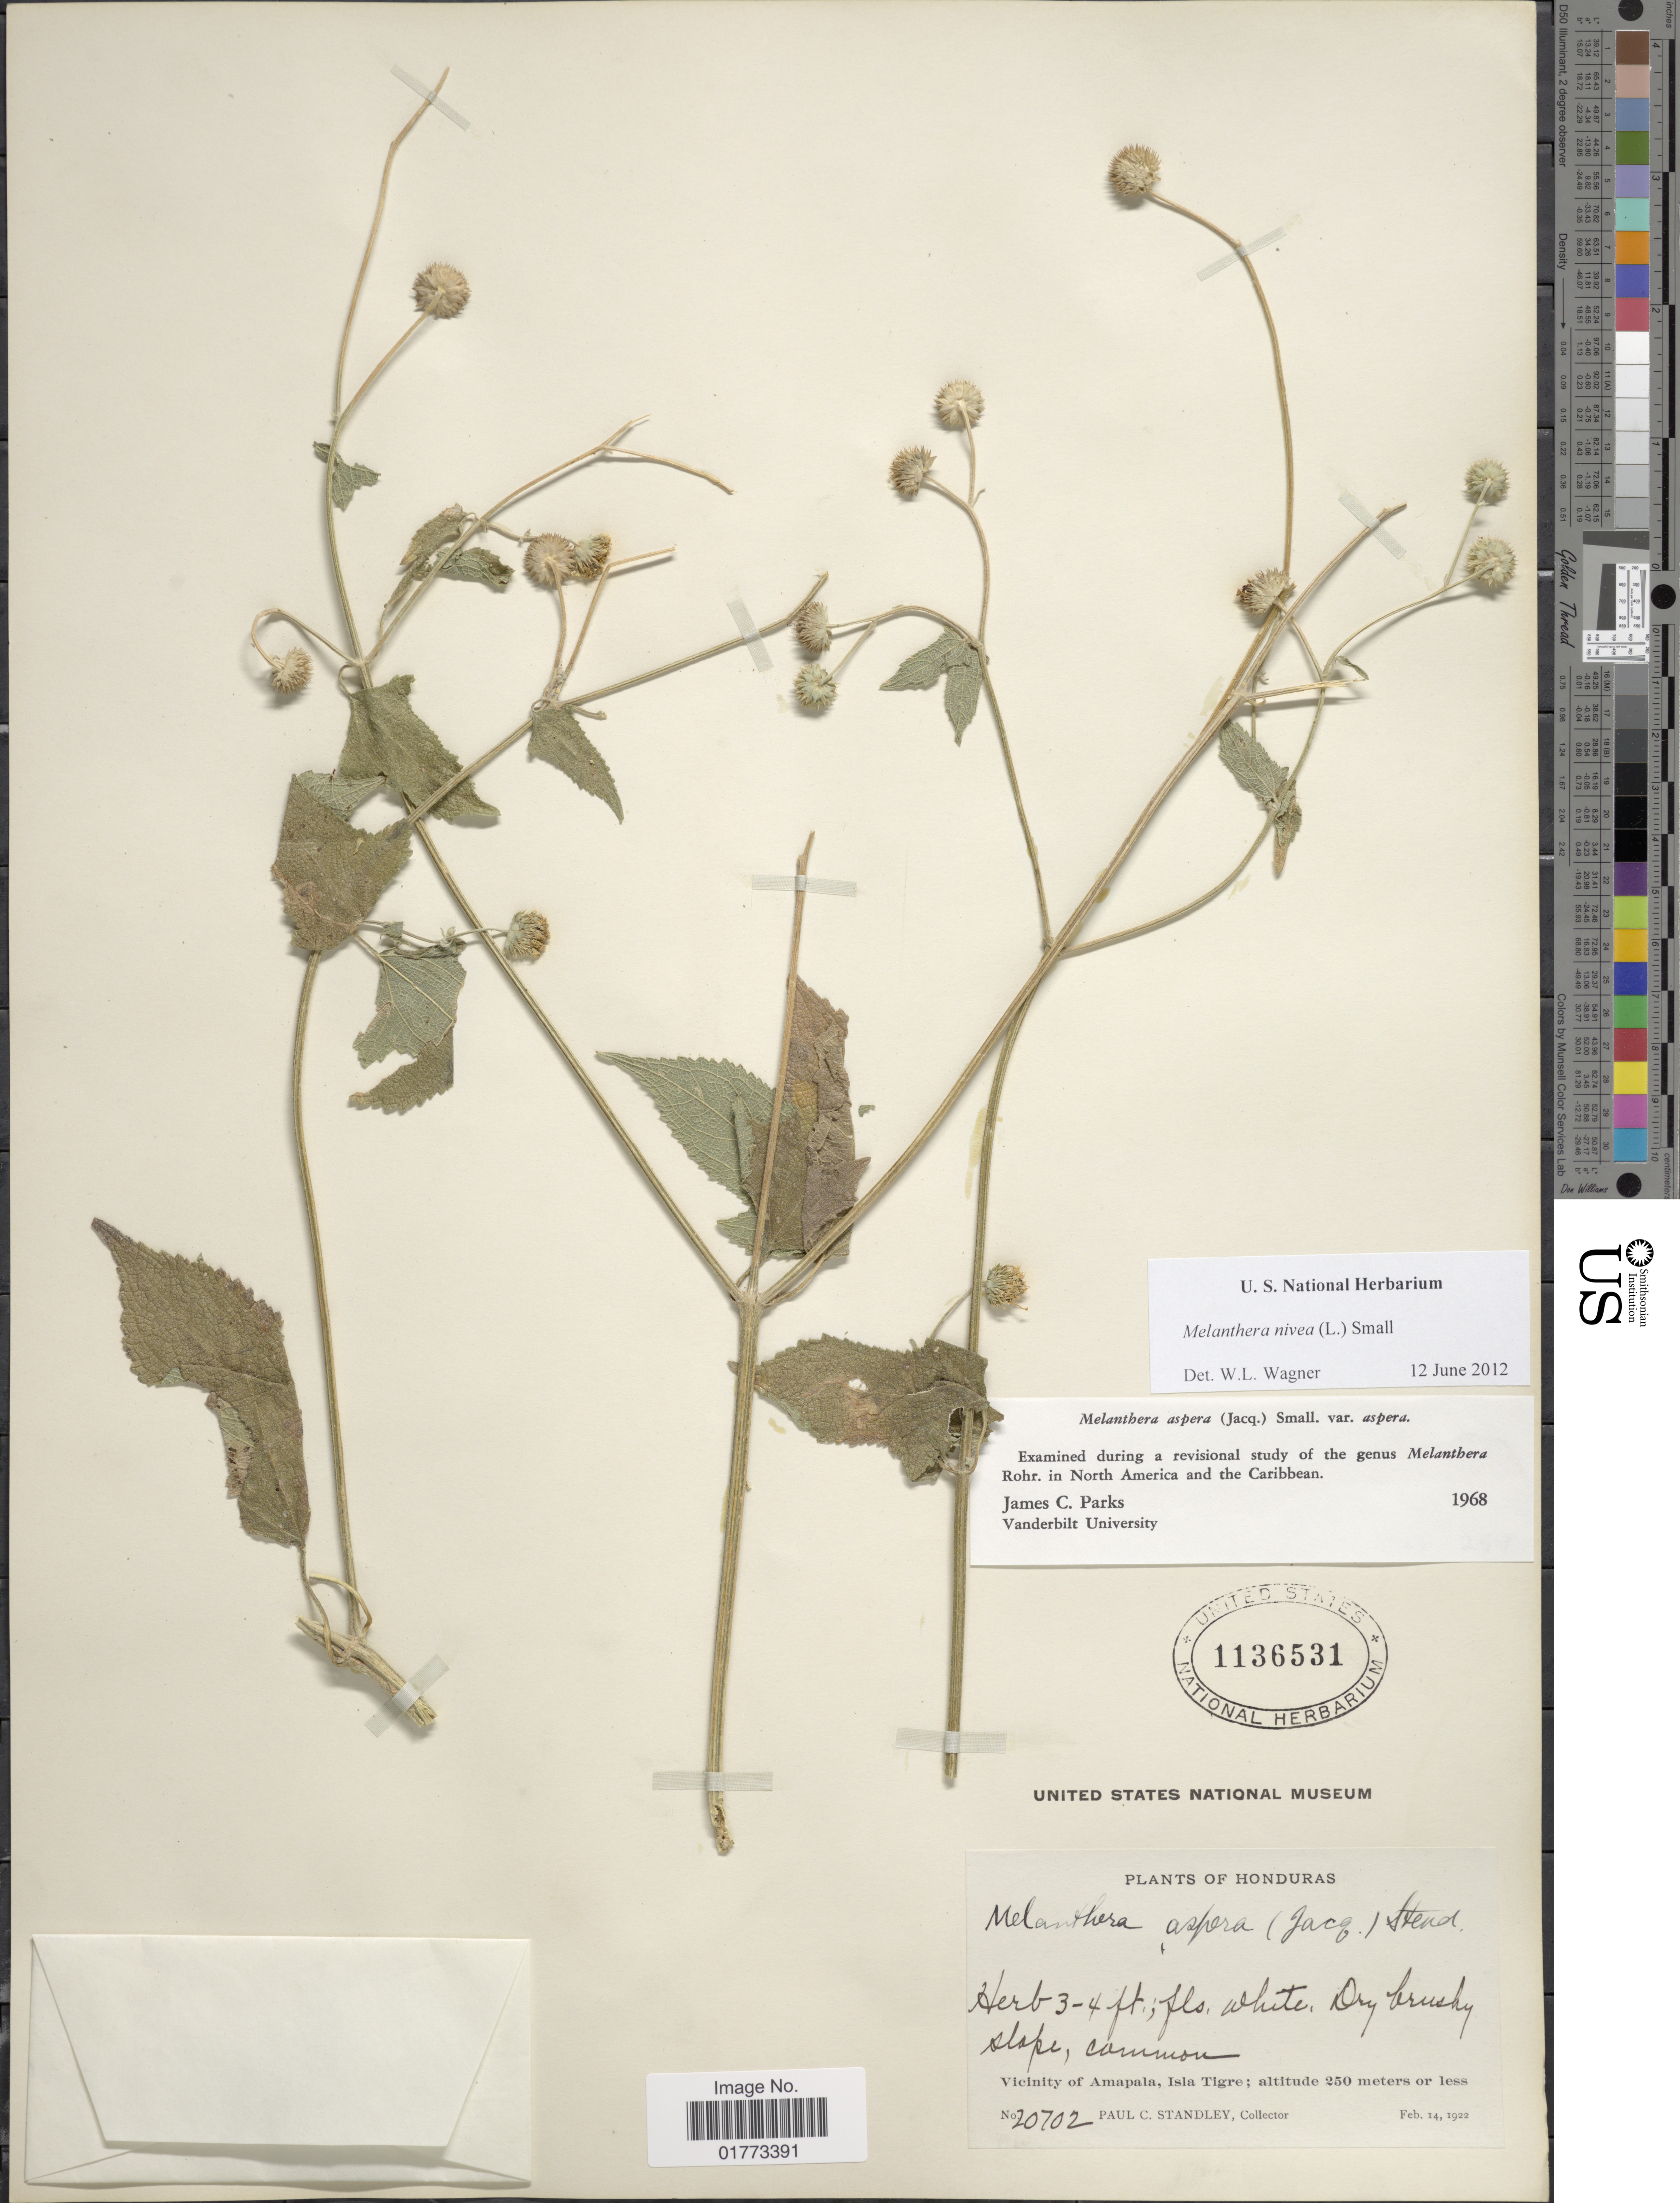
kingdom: Plantae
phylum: Tracheophyta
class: Magnoliopsida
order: Asterales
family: Asteraceae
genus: Melanthera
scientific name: Melanthera nivea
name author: (L.) Small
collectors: P. C. Standley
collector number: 20702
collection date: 1922-02-14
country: Honduras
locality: Vicinity of Amapala, Isla Tigre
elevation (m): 250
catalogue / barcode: US 1136531